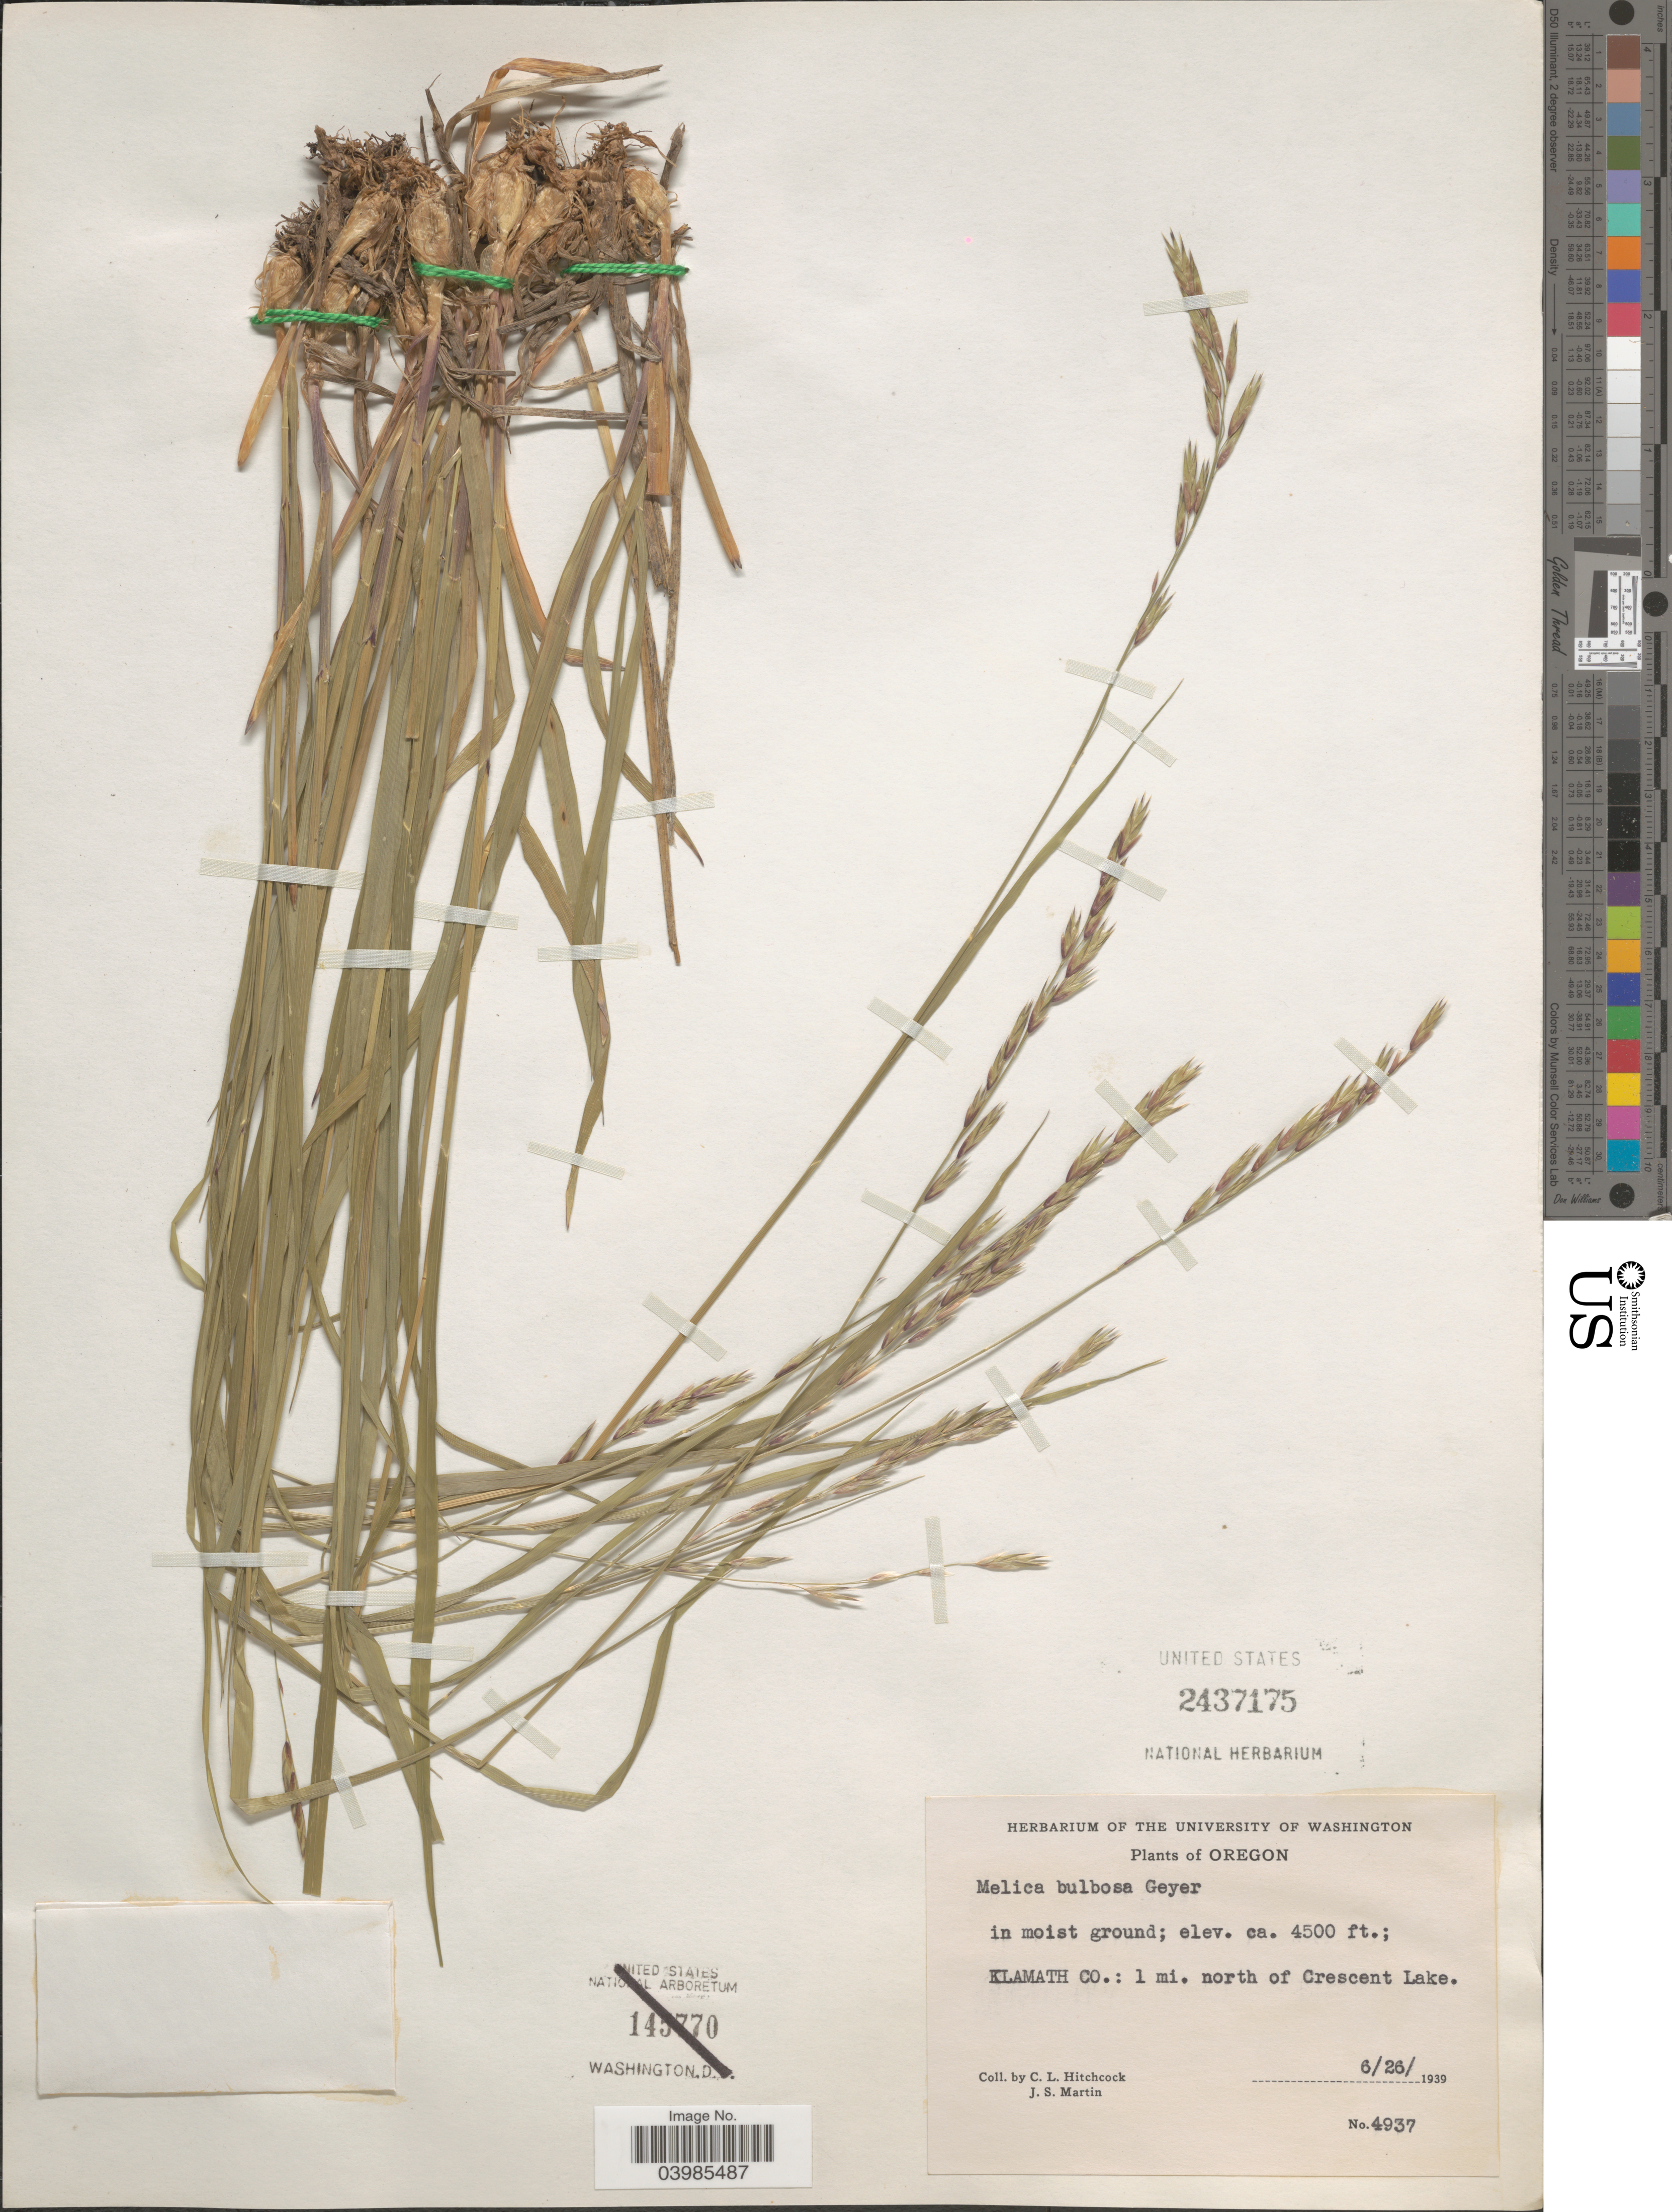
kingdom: Plantae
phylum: Tracheophyta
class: Liliopsida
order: Poales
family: Poaceae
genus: Melica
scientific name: Melica bulbosa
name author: Geyer ex Porter & J.M. Coult.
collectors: C. L. Hitchcock & J. S. Martin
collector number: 4937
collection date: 1939-06-26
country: United States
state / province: Oregon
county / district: Klamath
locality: Klamath Co.: 1 mi. north of Crescent Lake.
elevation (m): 1372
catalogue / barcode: US 2437175